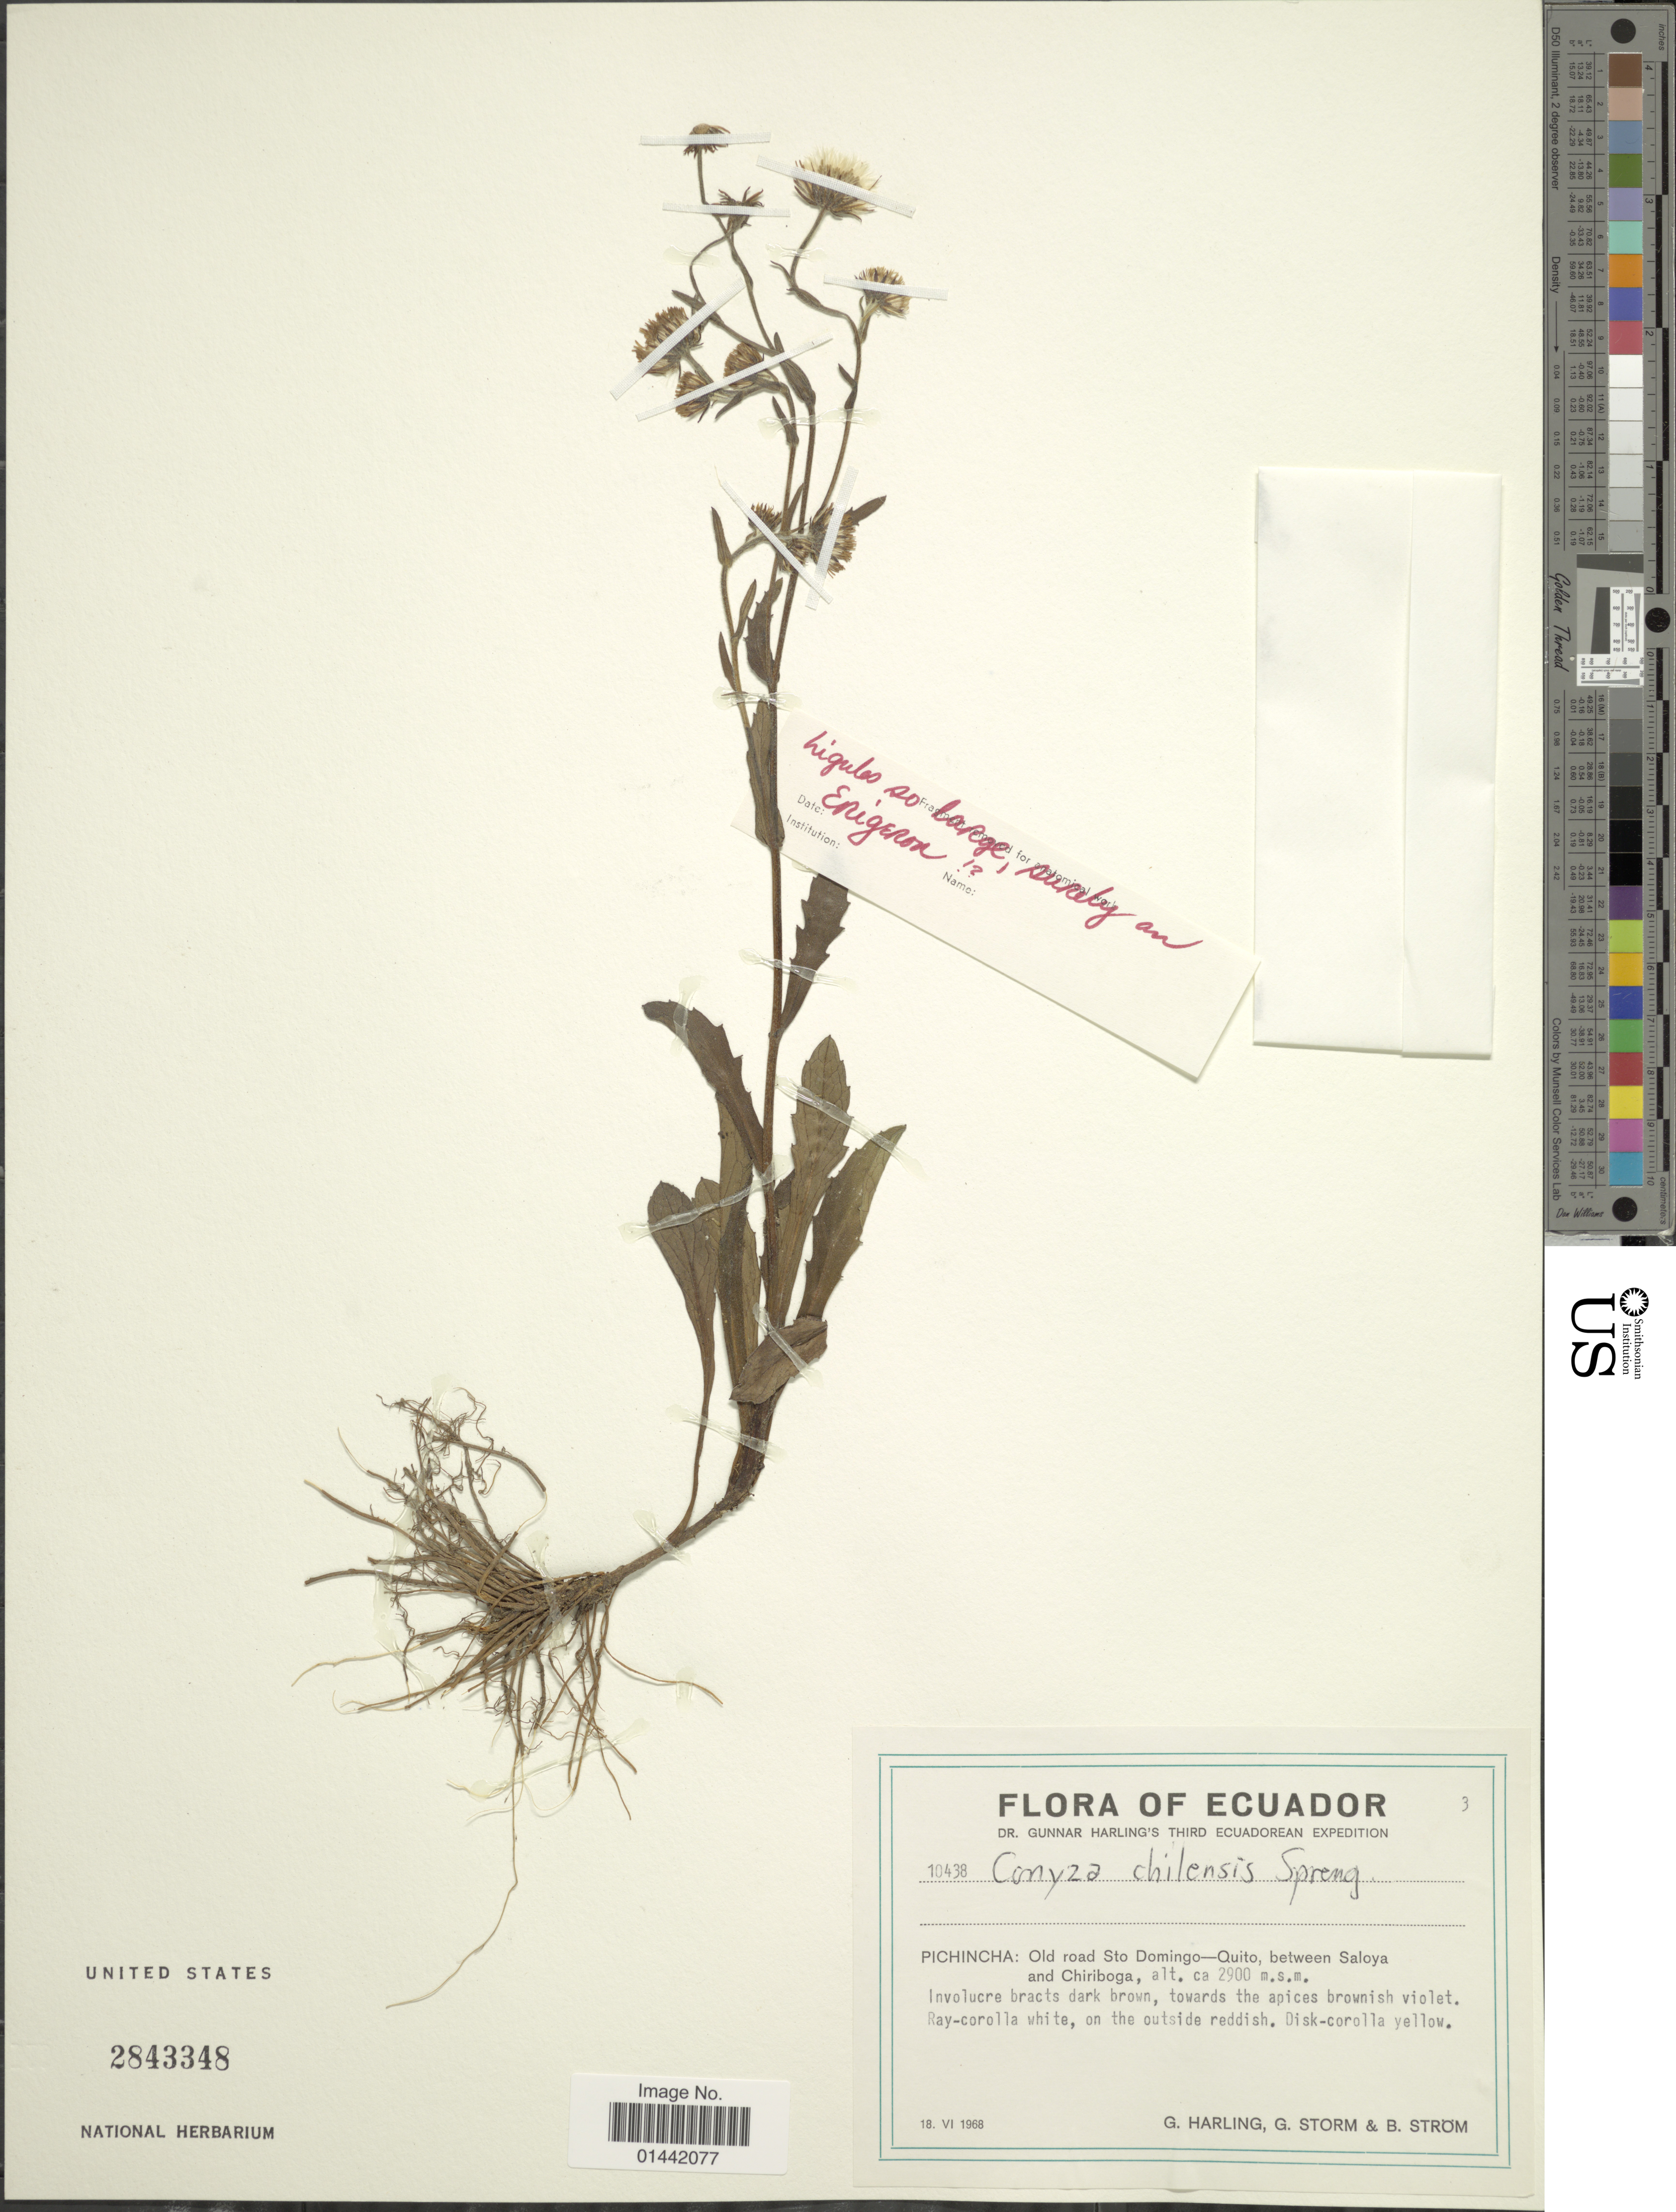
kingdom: Plantae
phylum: Tracheophyta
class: Magnoliopsida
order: Asterales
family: Asteraceae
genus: Erigeron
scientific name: Erigeron ecuadoriensis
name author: Hieron.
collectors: G. Harling, G. Storm & B. Strom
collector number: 10438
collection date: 1968-06-18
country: Ecuador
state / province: Pichincha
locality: Old road Sto Domingo-Quito, between Saloya and Chiriboga, Involucre bracts drak brown, towards the apices brownish violet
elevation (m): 2900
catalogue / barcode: US 2843348